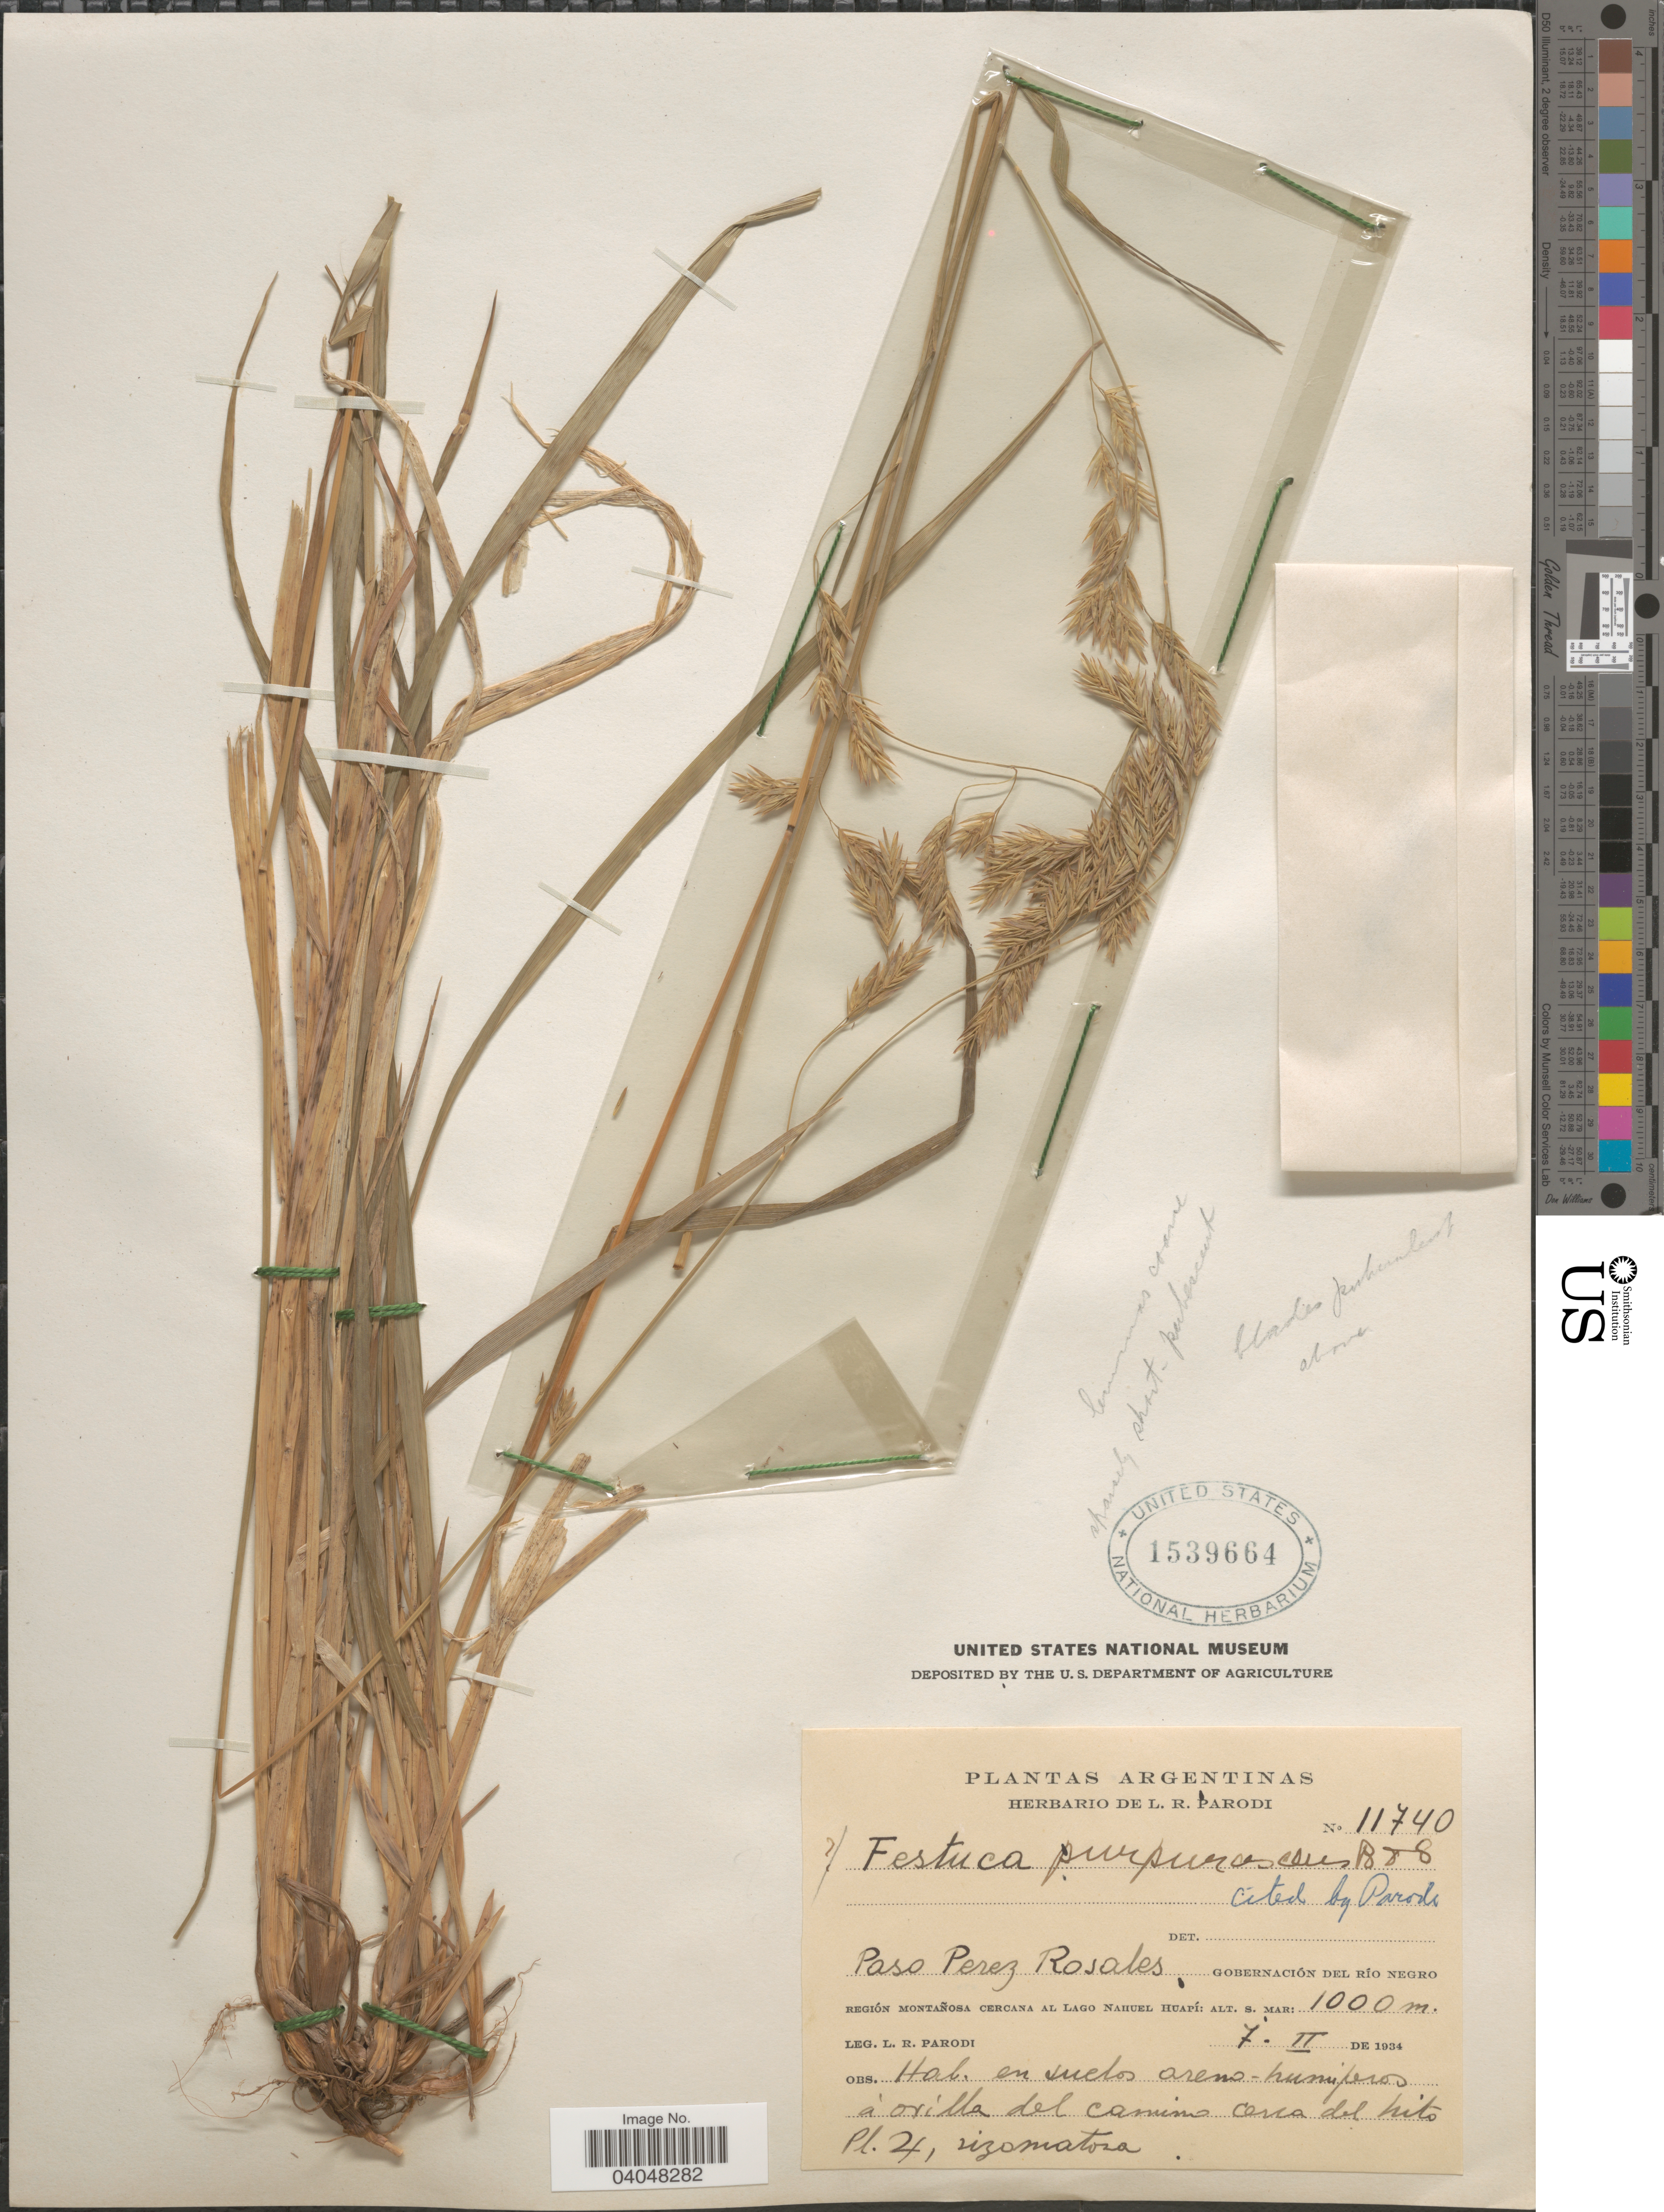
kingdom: Plantae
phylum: Tracheophyta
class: Liliopsida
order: Poales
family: Poaceae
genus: Festuca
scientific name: Festuca purpurascens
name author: Banks & Sol. ex Hook. f.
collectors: L. R. Parodi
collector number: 11740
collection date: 1934-02-07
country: Argentina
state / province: Rio Negro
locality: Paso Perez Rosales, Gobernación del Río Negro. Región Montañosa cercana al Lago Nahuel Huapí.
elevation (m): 1000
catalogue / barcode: US 1539664